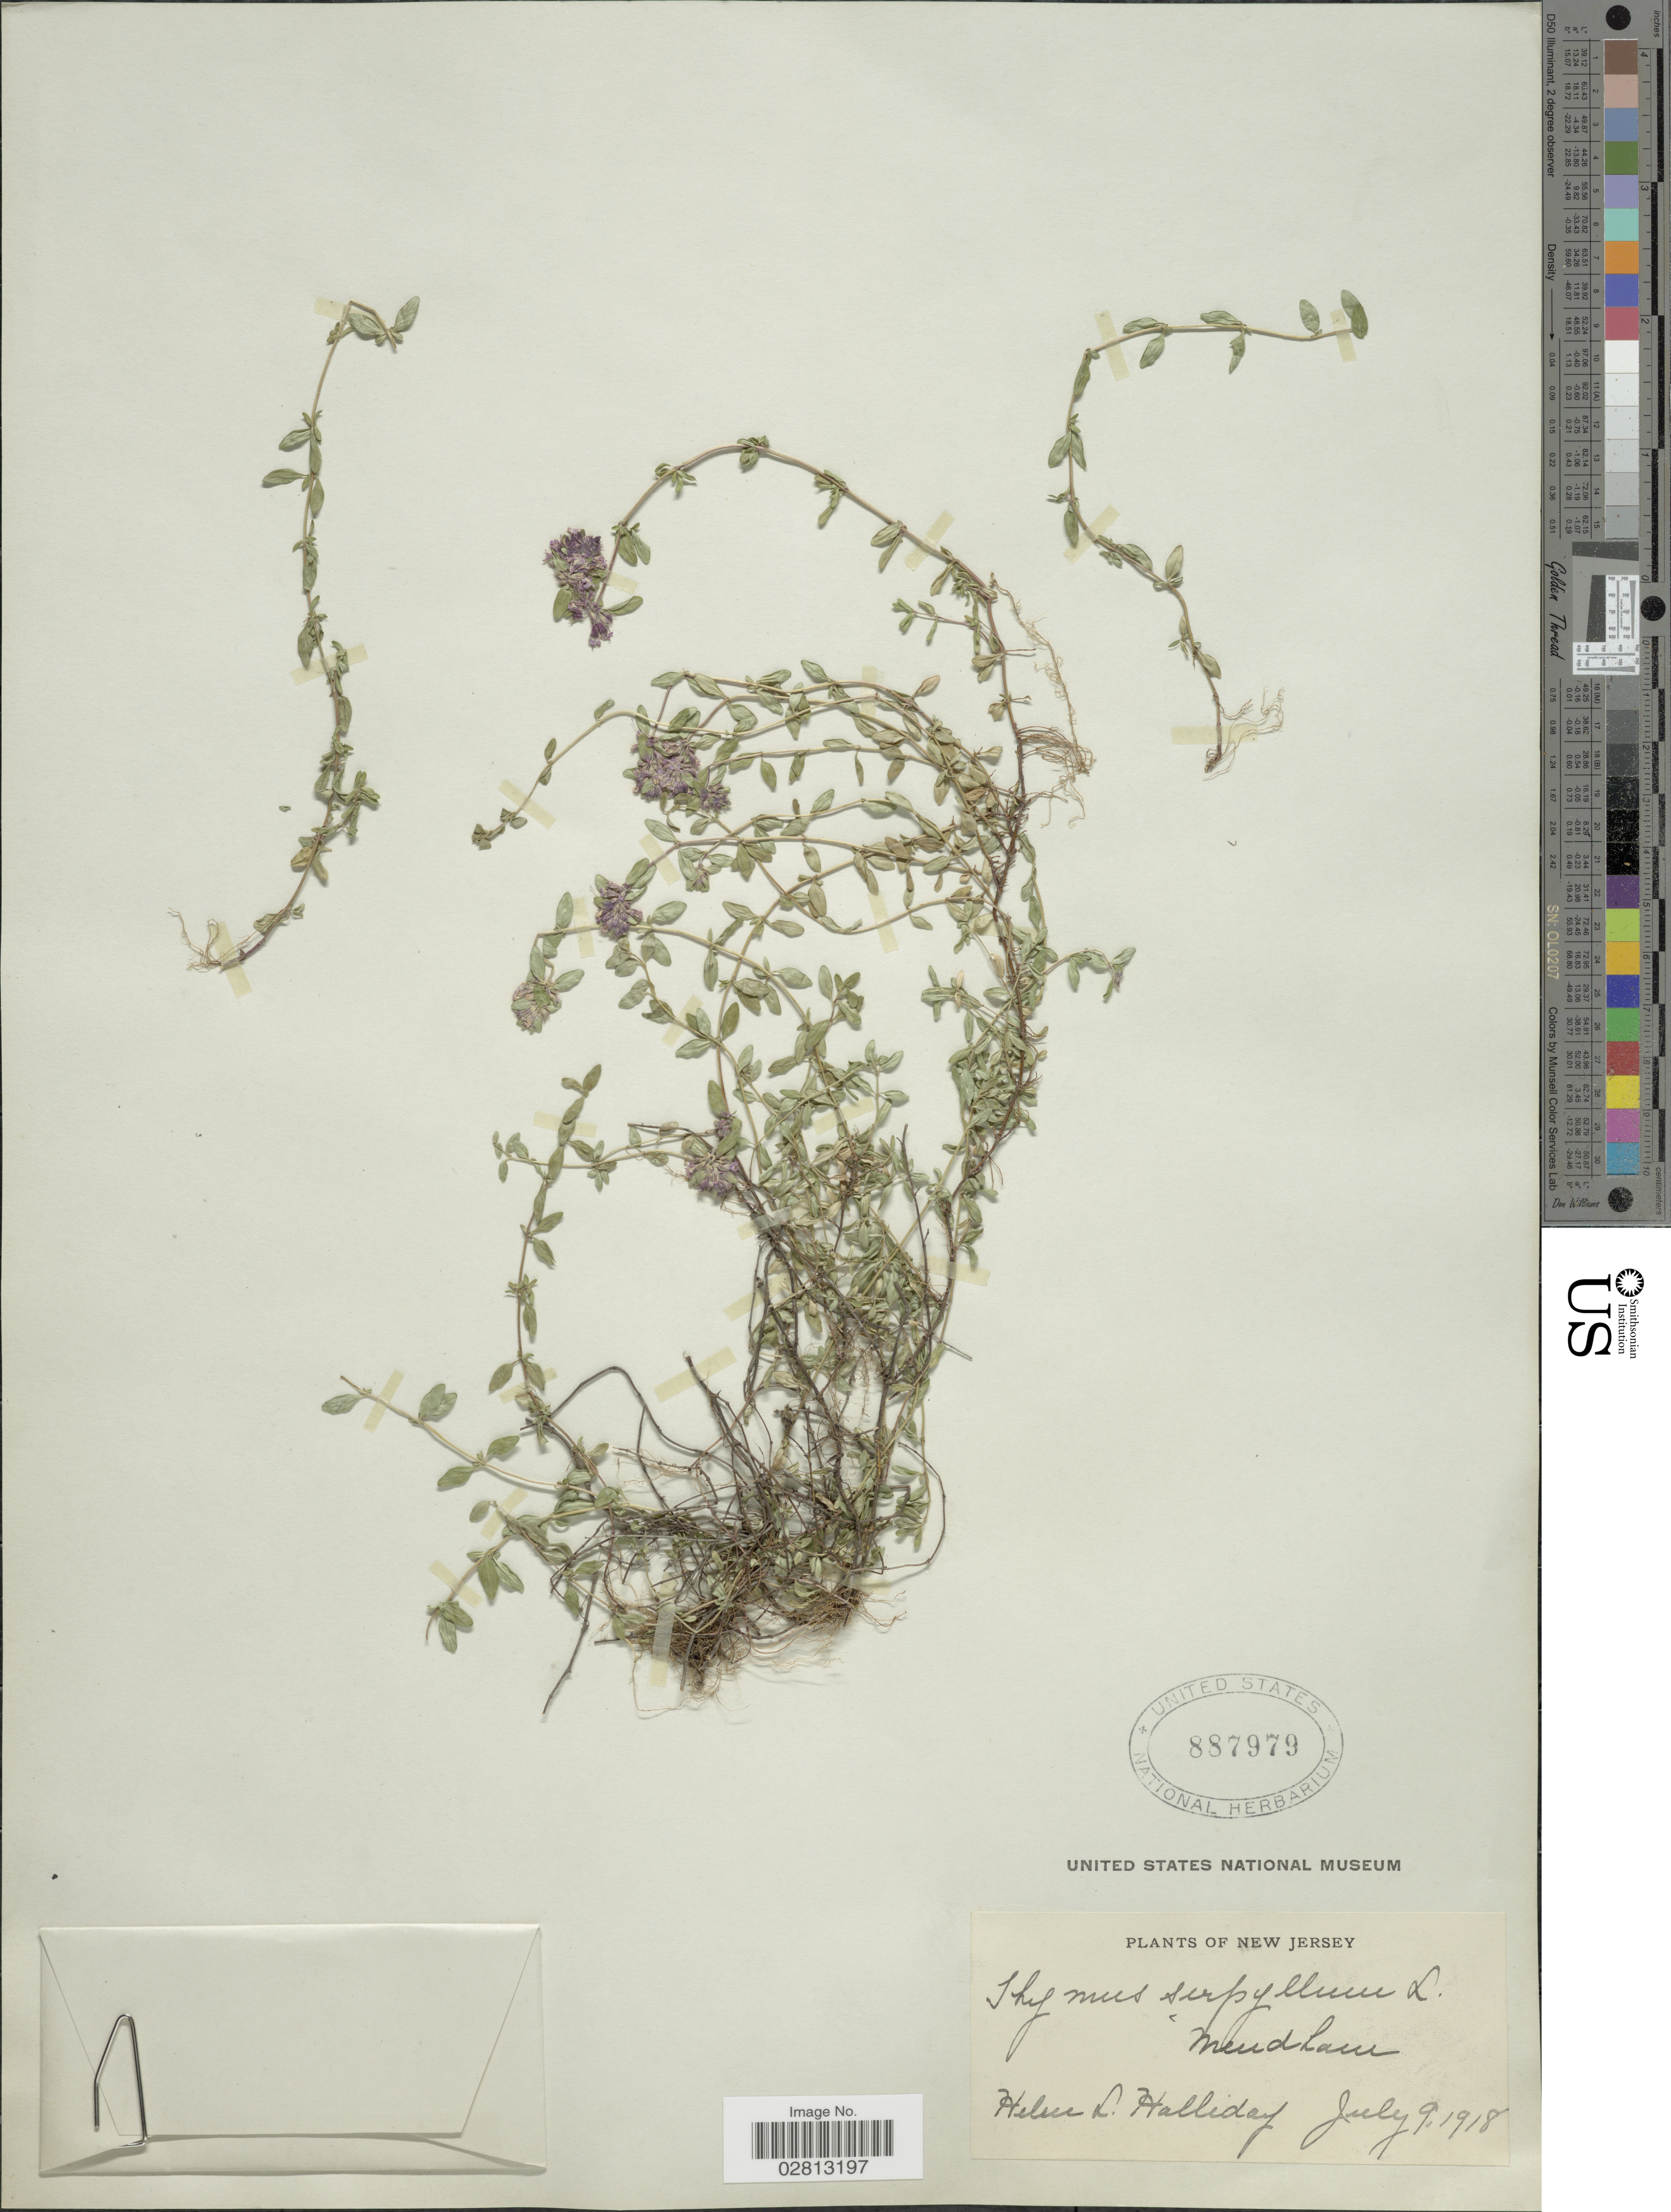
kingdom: Plantae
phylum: Tracheophyta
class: Magnoliopsida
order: Lamiales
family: Lamiaceae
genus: Thymus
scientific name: Thymus serpyllum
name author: L.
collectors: H. Halliday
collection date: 1918-07-09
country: United States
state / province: New Jersey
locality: Mendham.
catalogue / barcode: US 887979